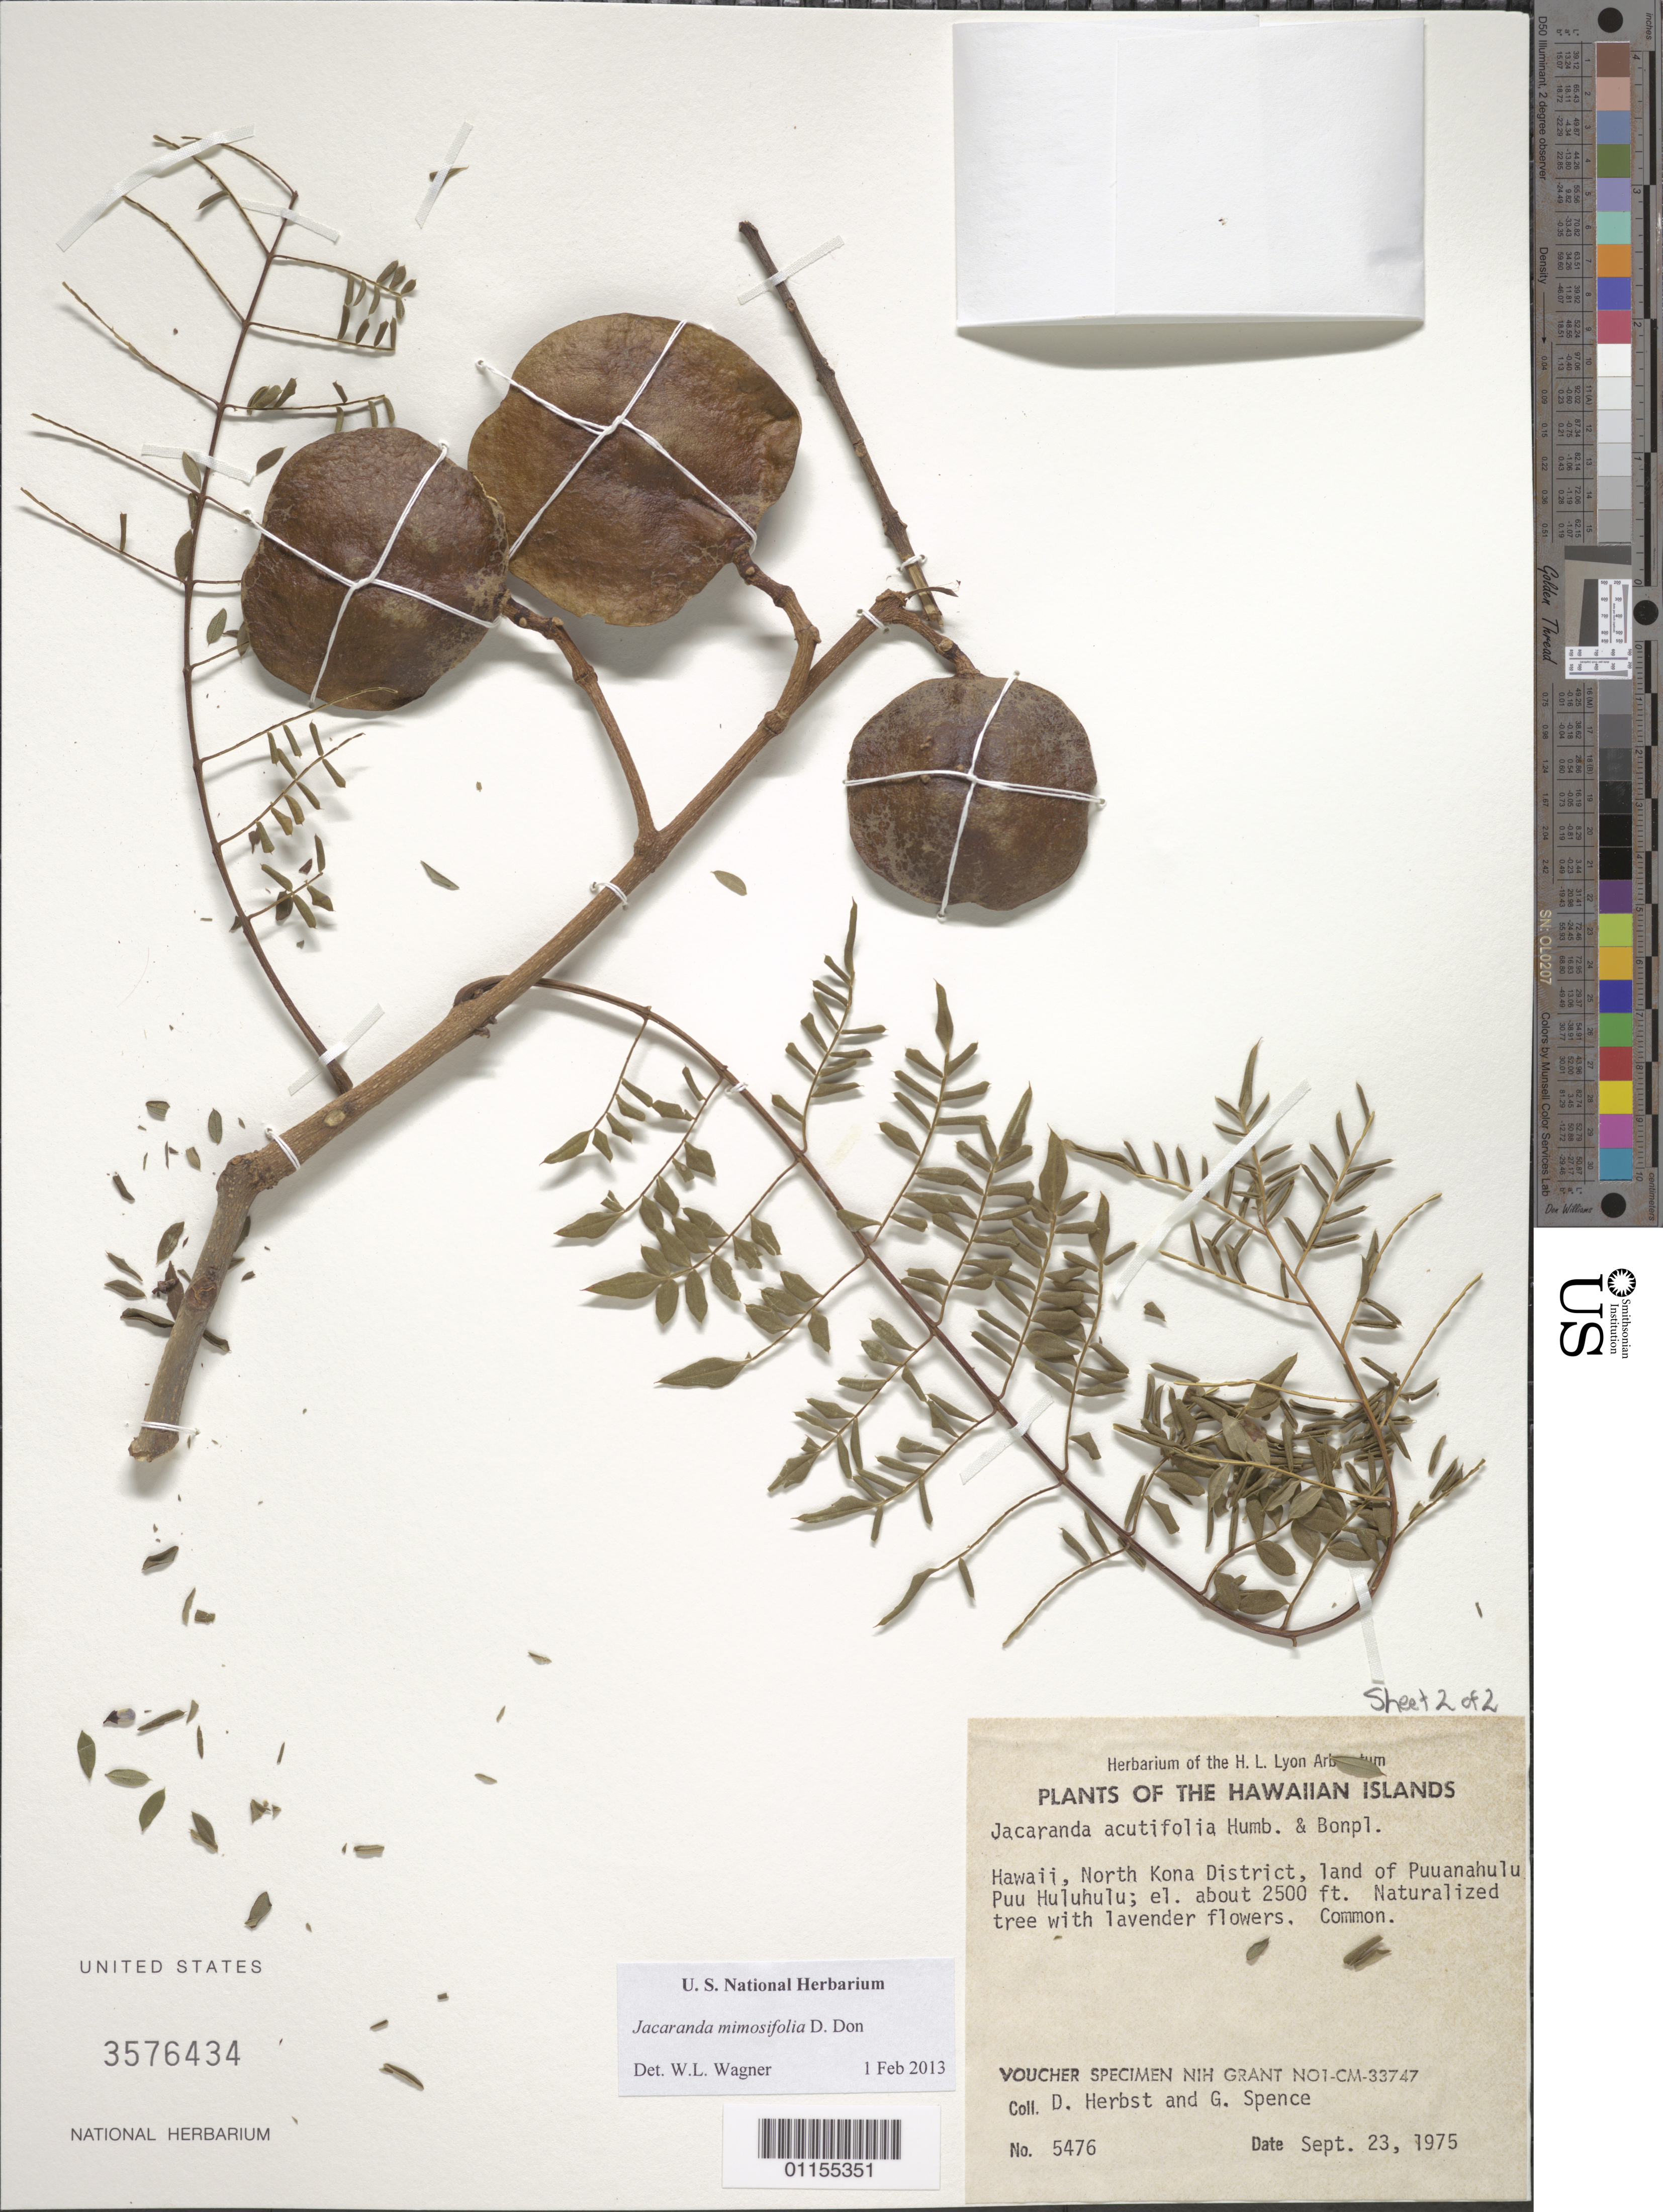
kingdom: Plantae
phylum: Tracheophyta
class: Magnoliopsida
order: Lamiales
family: Bignoniaceae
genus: Jacaranda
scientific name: Jacaranda mimosifolia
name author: D. Don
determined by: Wagner, W. L., (BOT), Smithsonian Institution - National Museum of Natural History (UNITED STATES)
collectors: D. R. Herbst & G. Spence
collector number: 5476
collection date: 1975-09-23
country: United States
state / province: Hawaii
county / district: Hawaii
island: Hawaii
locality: North Kona District, land of Pu'uanahulu Pu'u Huluhulu.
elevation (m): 762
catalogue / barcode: US 3576434